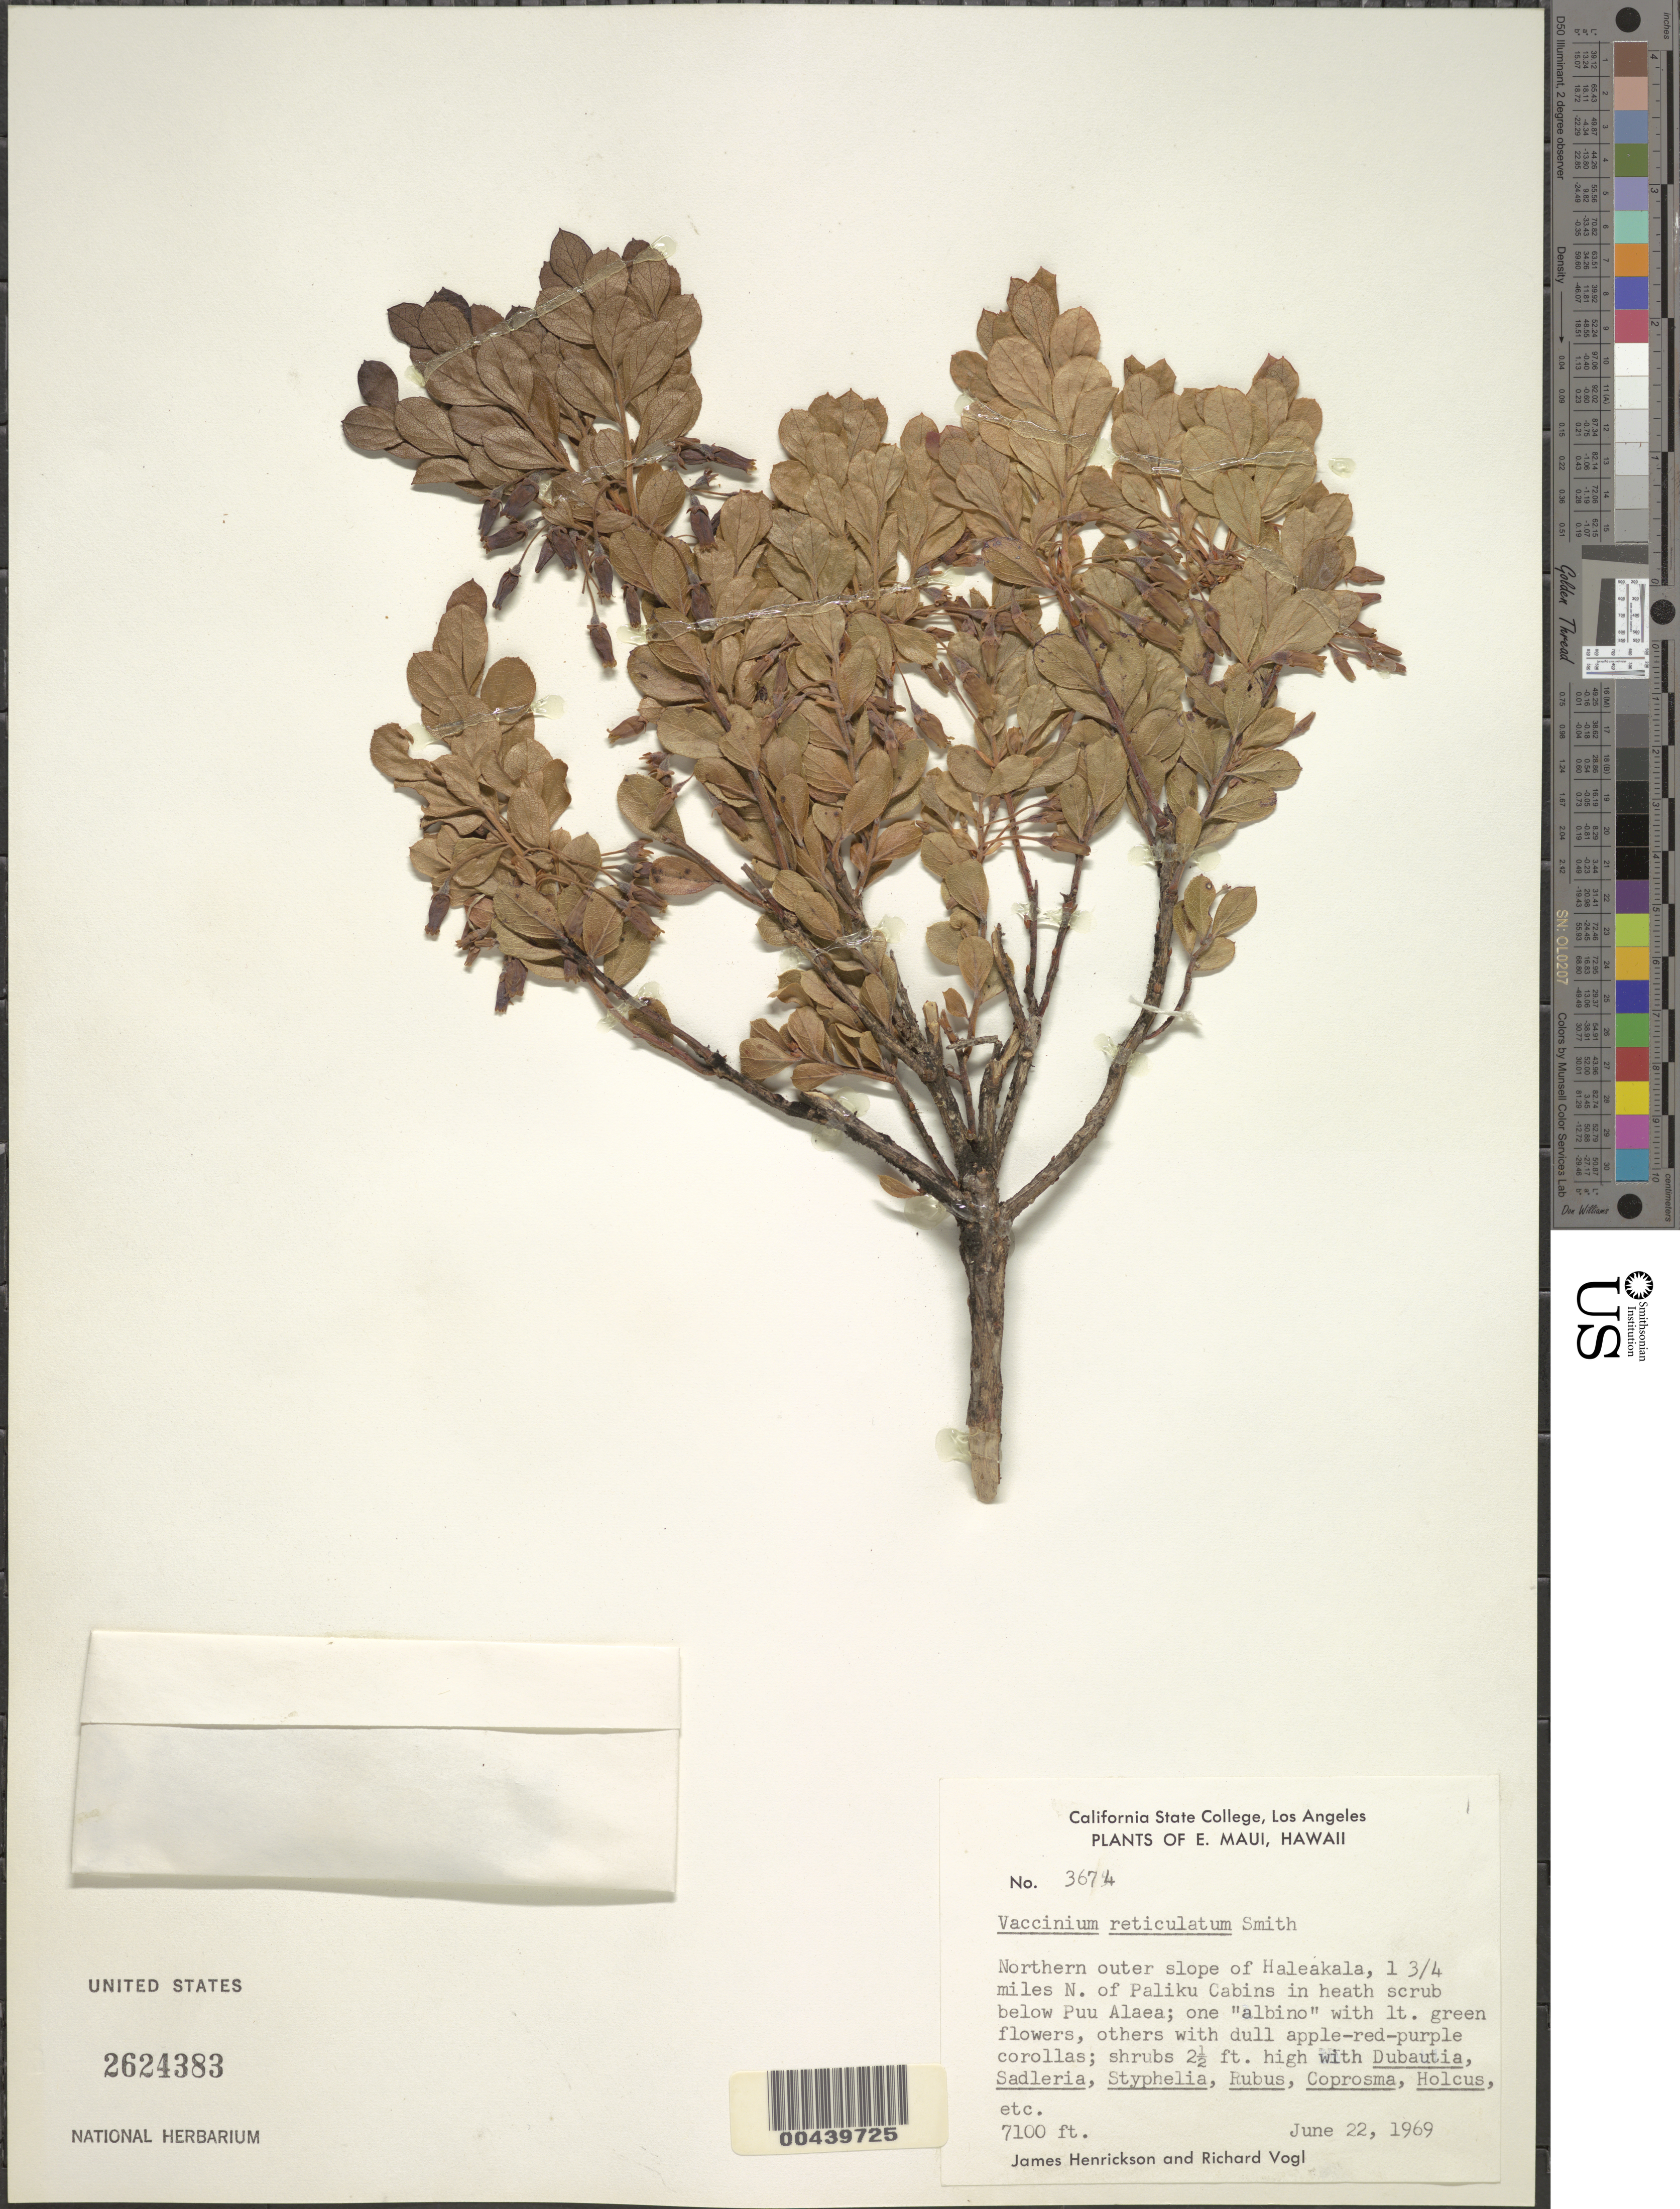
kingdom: Plantae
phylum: Tracheophyta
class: Magnoliopsida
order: Ericales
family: Ericaceae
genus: Vaccinium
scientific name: Vaccinium reticulatum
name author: Sm.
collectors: J. S. Henrickson & R. Vogl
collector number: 3674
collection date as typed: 22 Jun 1969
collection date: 1969-06-22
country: United States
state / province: Hawaii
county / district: Maui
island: Maui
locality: Northern outer slope of Haleakala, 1.75 mi N of Paliku Cabins below Puu Alaea, E Maui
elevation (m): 2164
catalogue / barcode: US 2624383